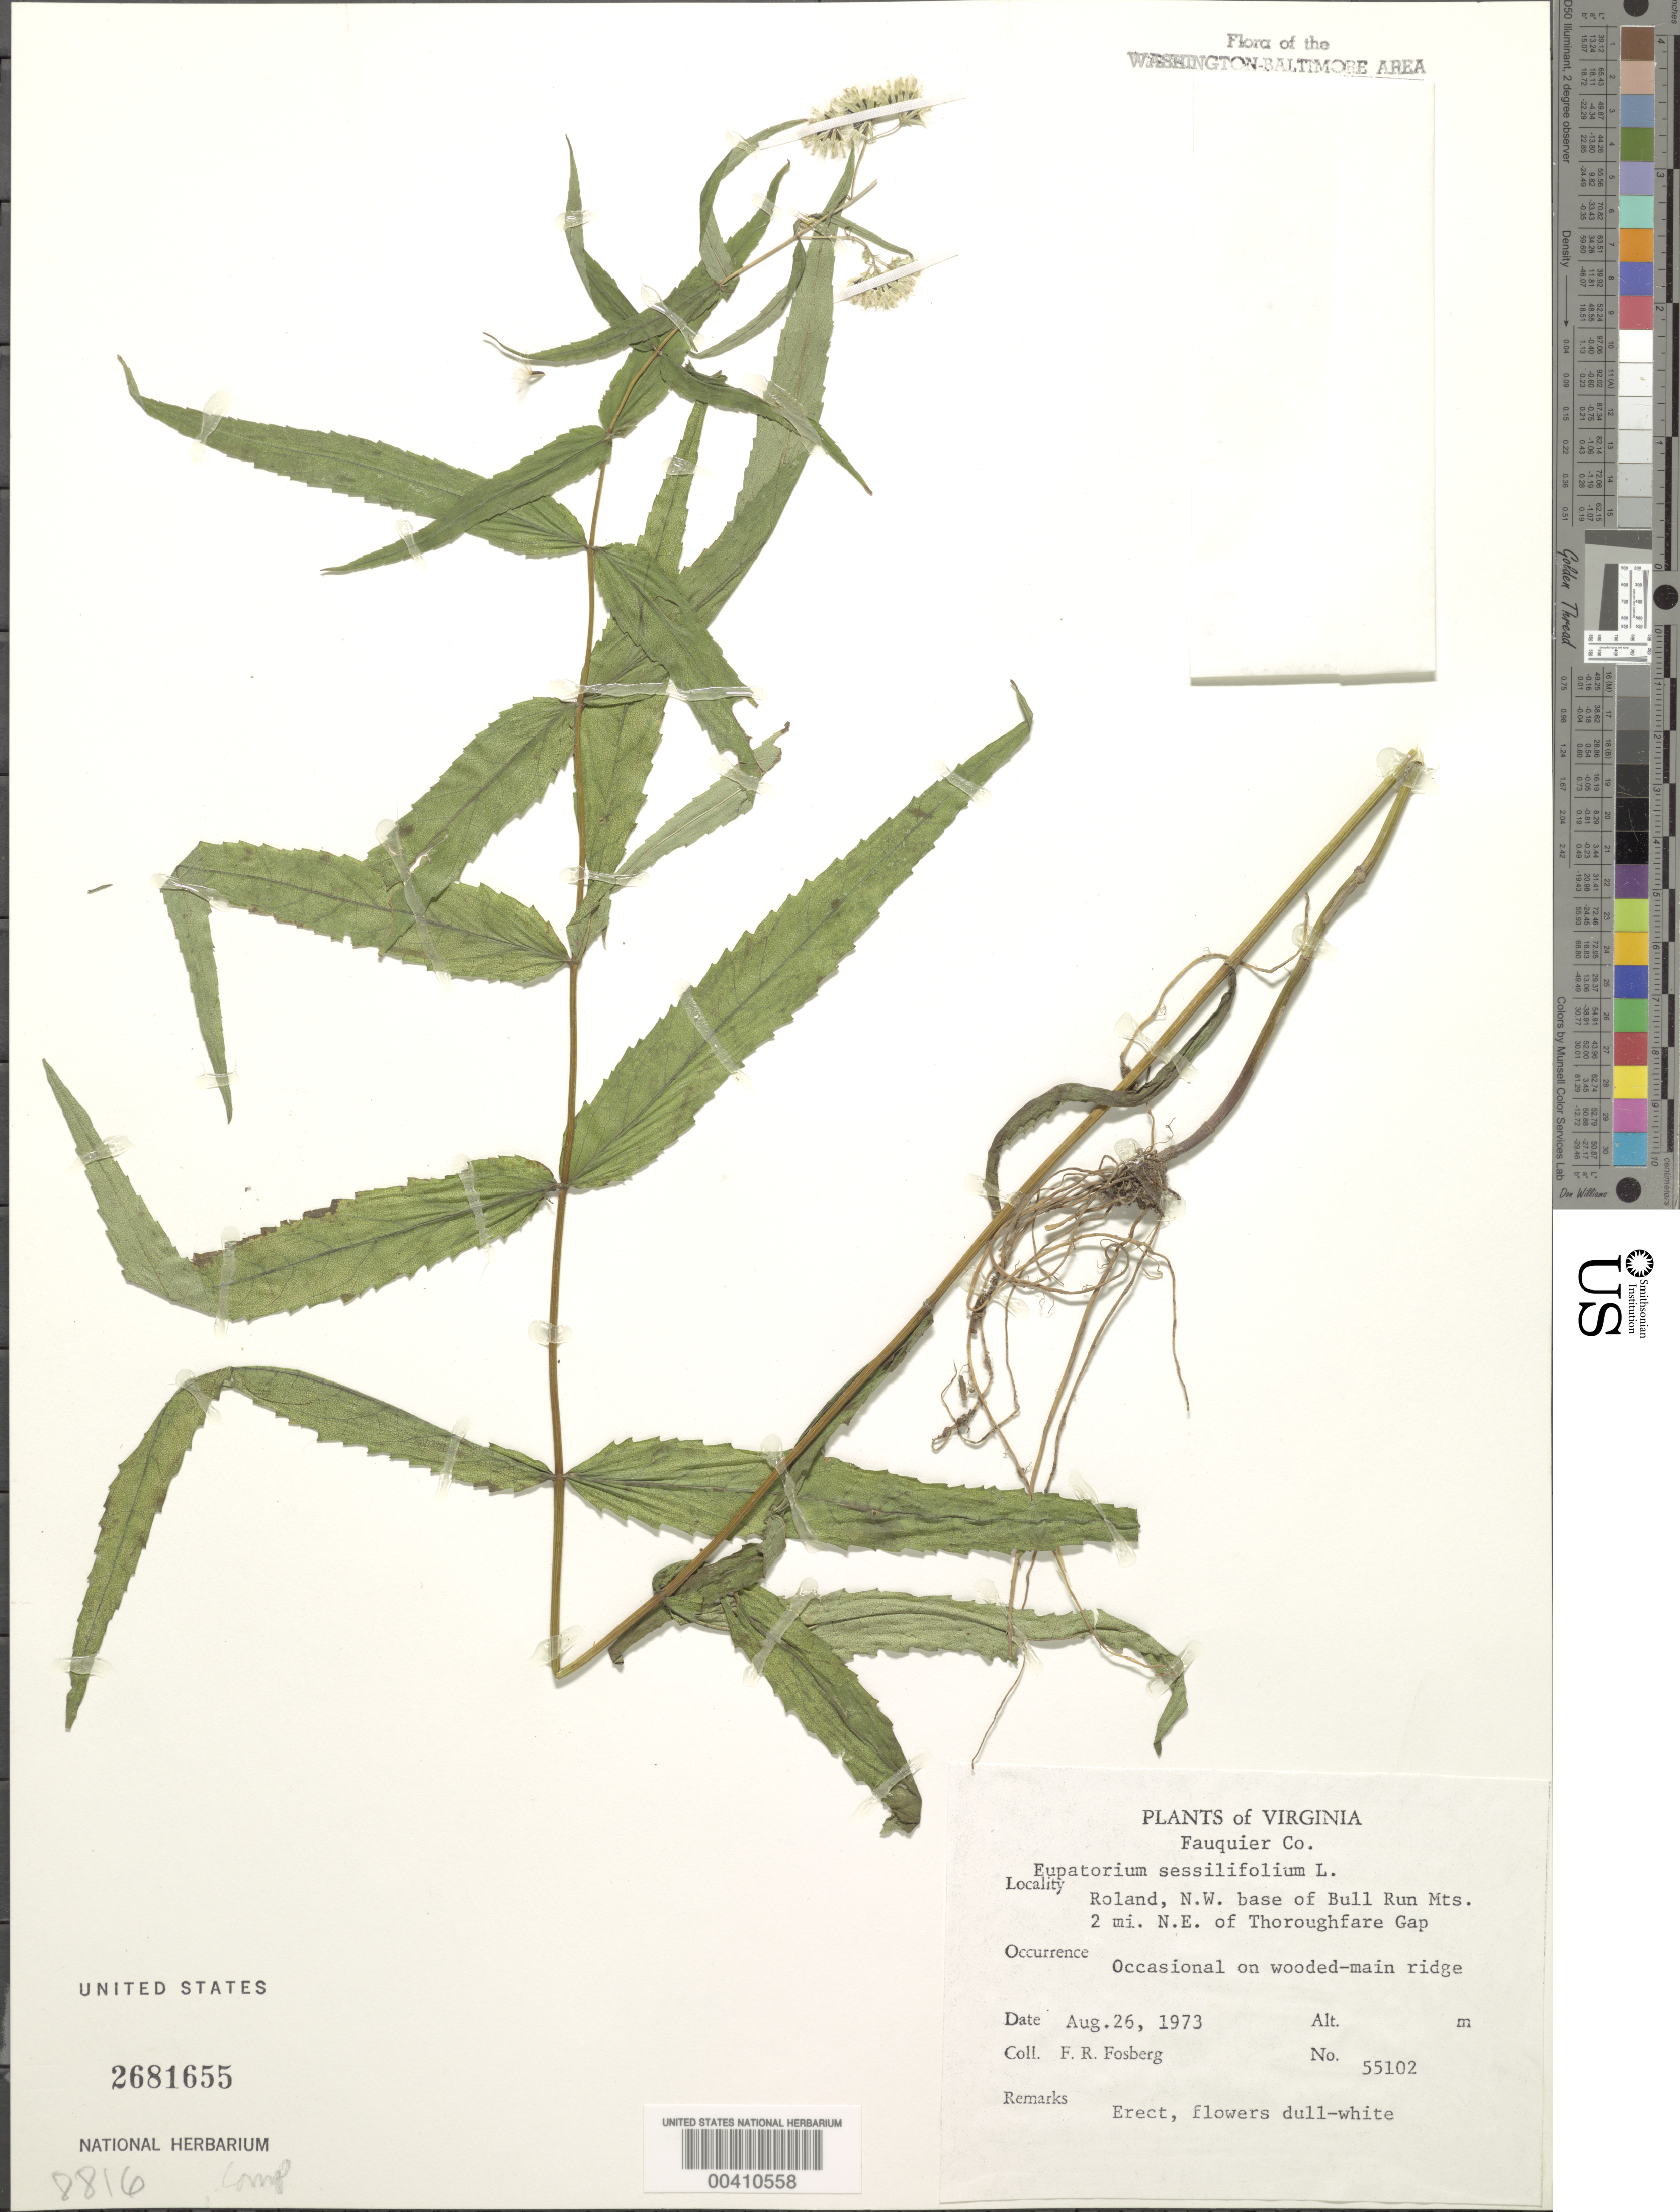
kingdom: Plantae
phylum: Tracheophyta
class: Magnoliopsida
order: Asterales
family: Asteraceae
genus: Eupatorium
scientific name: Eupatorium sessilifolium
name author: L.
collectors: F. R. Fosberg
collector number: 55102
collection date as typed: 26 Aug 1973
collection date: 1973-08-26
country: United States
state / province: Virginia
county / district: Fauquier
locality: Roland, NE of Thoroughfare Gap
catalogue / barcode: US 2681655